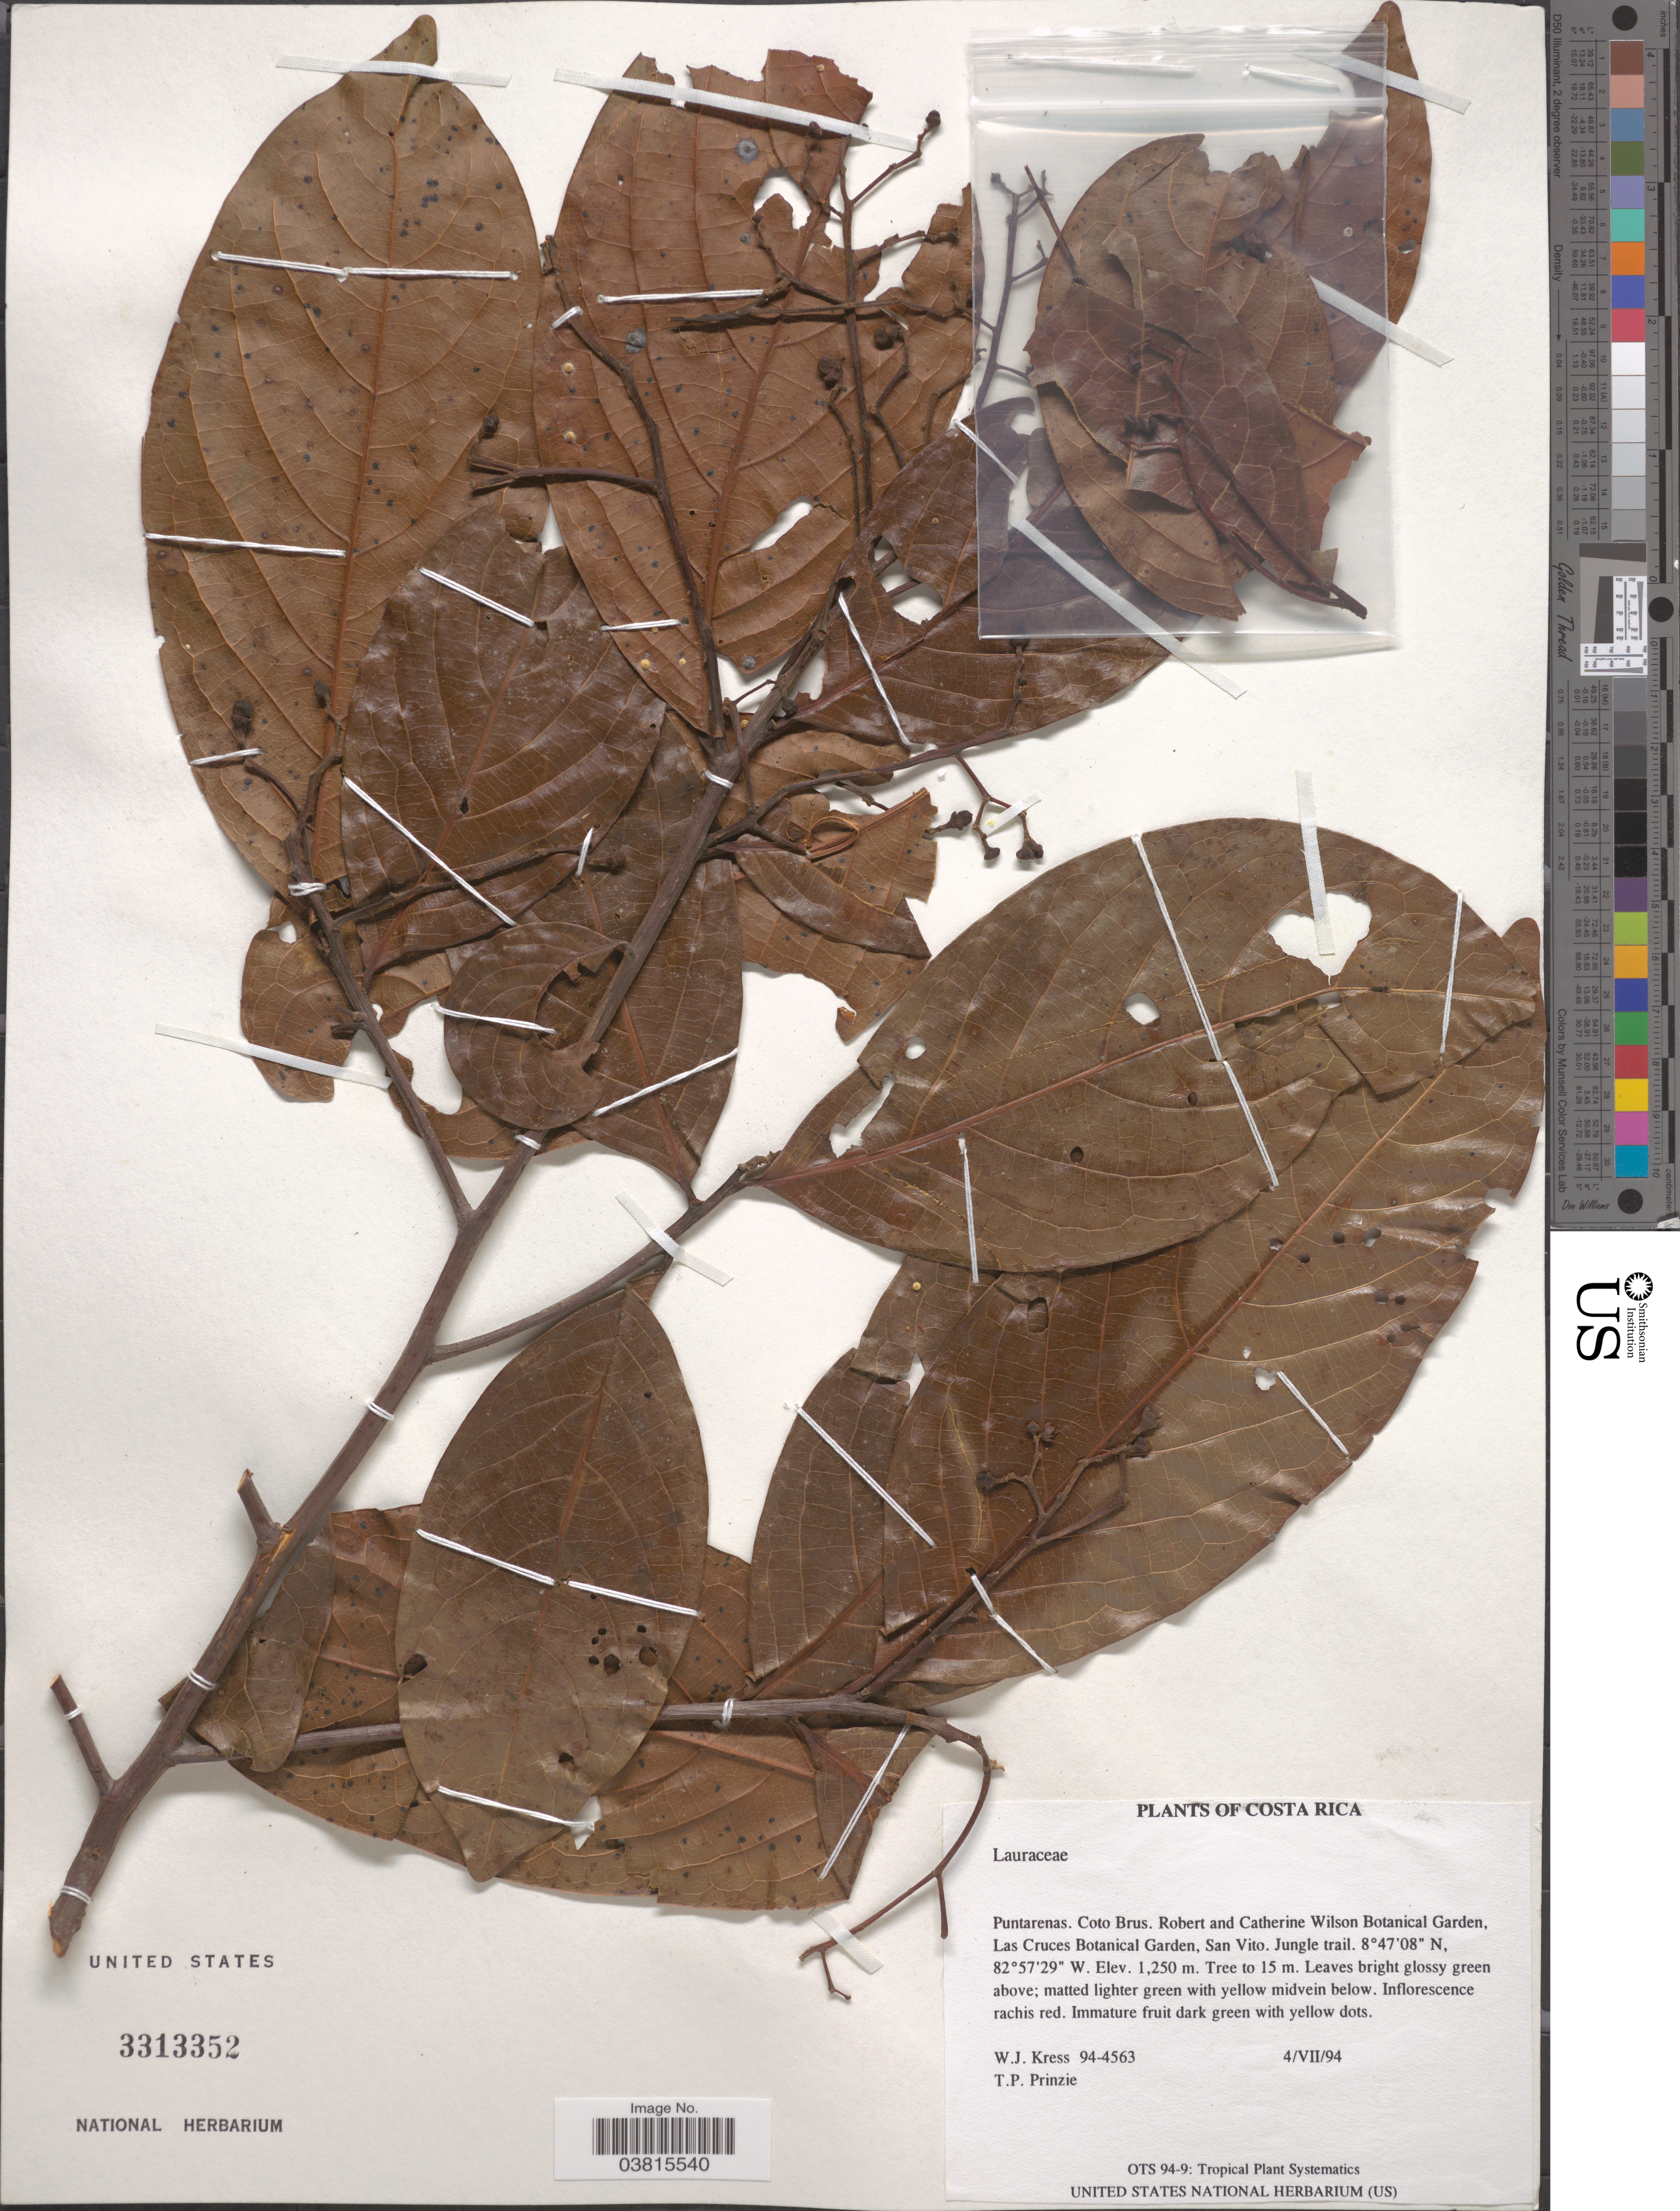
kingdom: Plantae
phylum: Tracheophyta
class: Magnoliopsida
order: Laurales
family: Lauraceae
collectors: W. J. Kress & T. Prinzie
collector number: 94-4563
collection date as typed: Transcribed d/m/y: 4/7/94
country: Costa Rica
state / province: Puntarenas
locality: Coto Brus. Robert and Catherine Wilson Botanical Garden, Las Cruces Botanical Garden, San Vito. Jungle trail.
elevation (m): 1250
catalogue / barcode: US 3313352